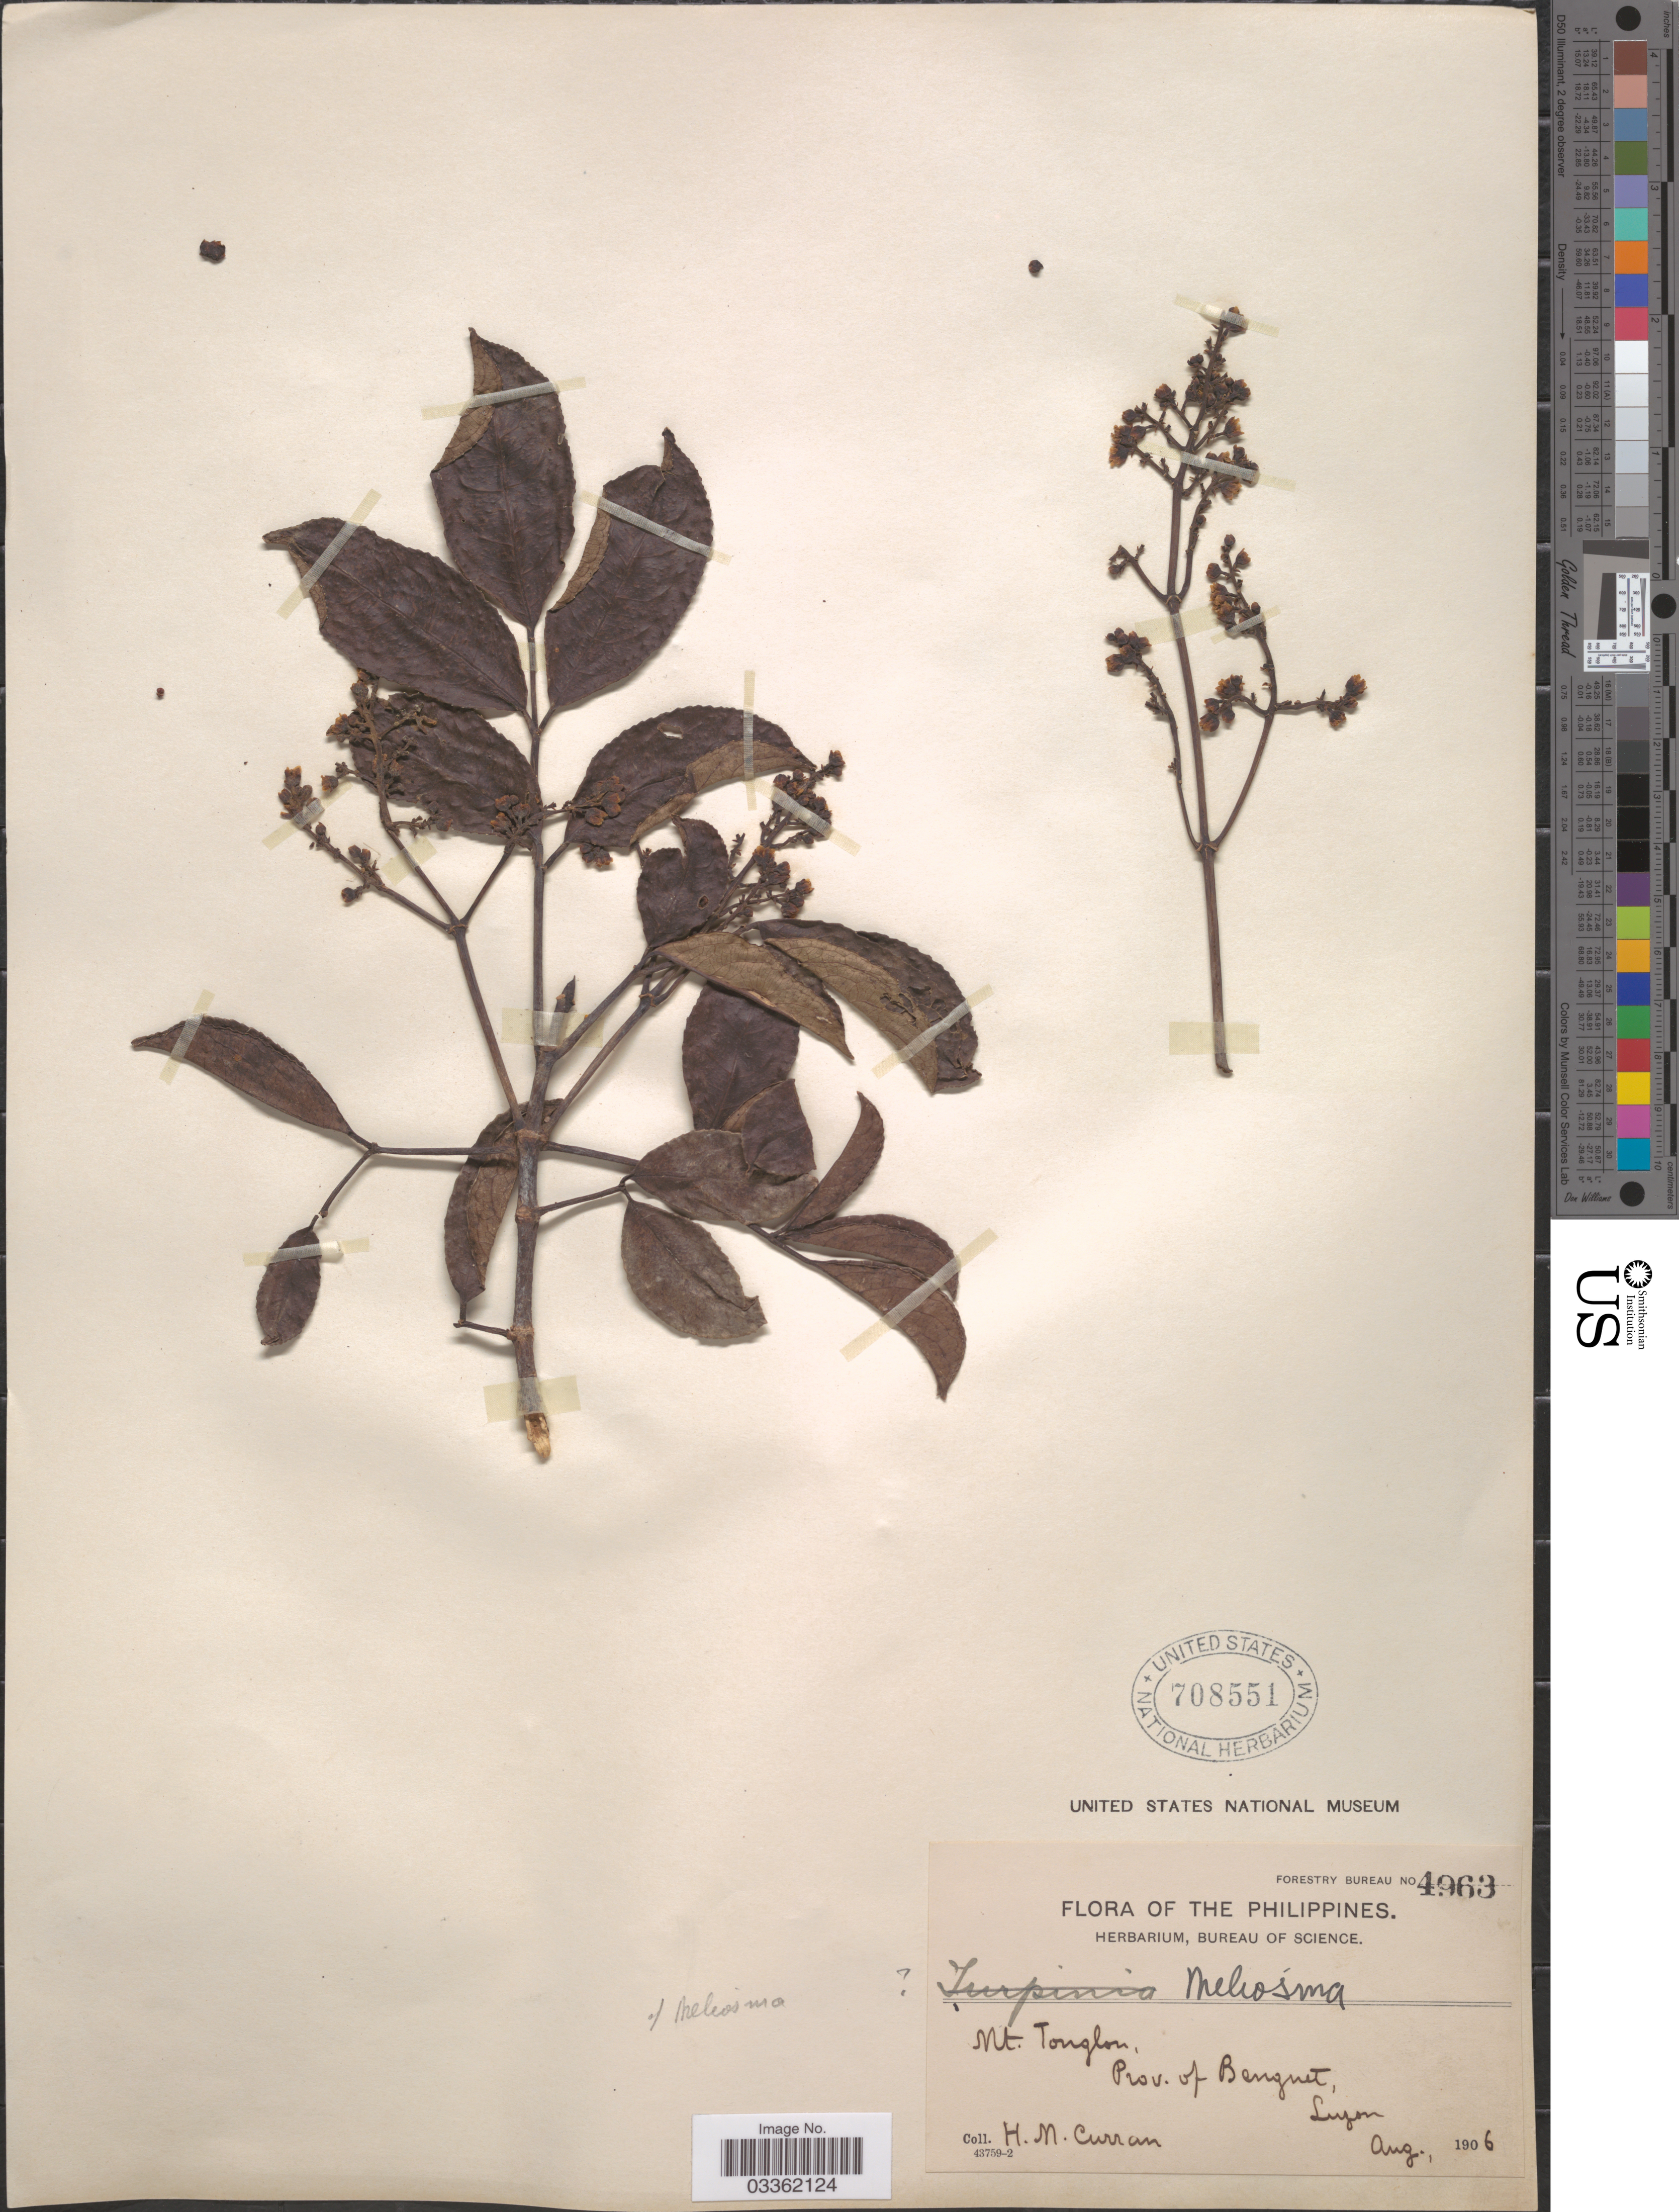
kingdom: Plantae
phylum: Tracheophyta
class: Magnoliopsida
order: Proteales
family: Sabiaceae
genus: Meliosma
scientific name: Meliosma sp.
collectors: H. M. Curran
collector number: Forestry Bureau 4963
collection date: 1906-08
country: Philippines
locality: Mt. Tonglon, Prov. of Benguet, Luzon.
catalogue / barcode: US 708551